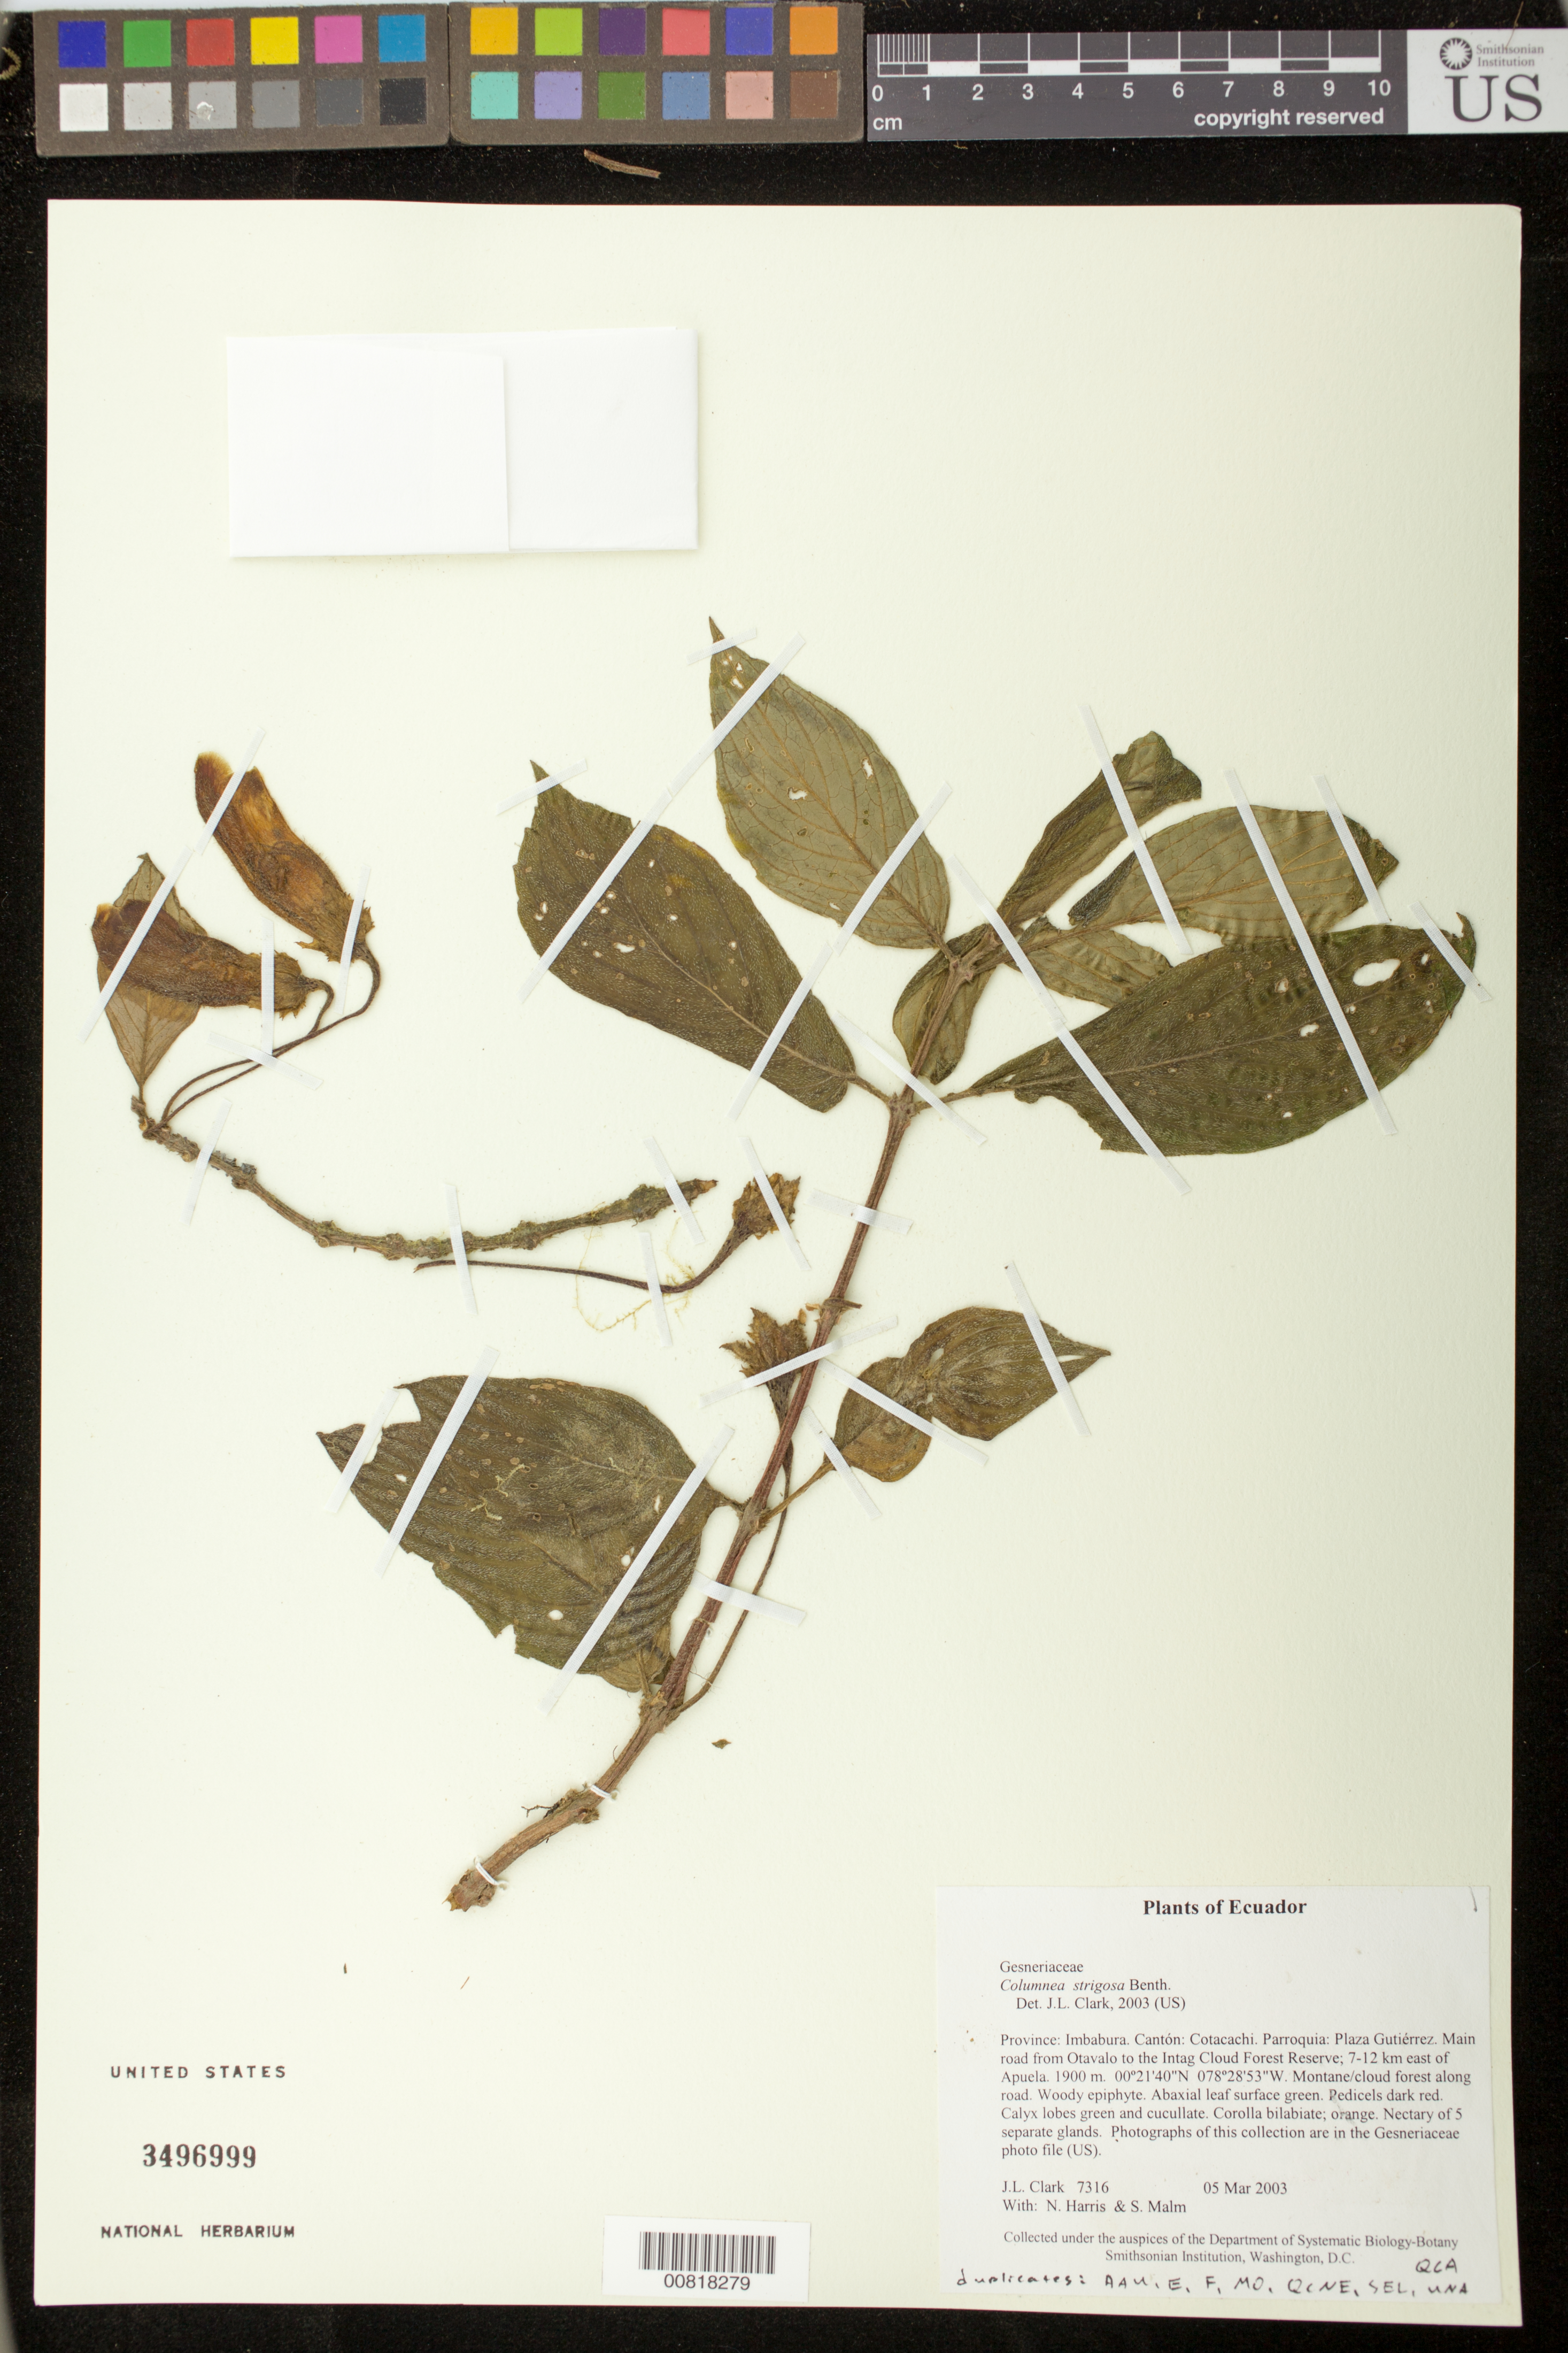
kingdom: Plantae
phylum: Tracheophyta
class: Magnoliopsida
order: Lamiales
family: Gesneriaceae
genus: Columnea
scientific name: Columnea strigosa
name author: Benth.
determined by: Clark, J. L., (SEL), The Marie Selby Botanical Garden (UNITED STATES)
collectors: J. L. Clark, N. Harris & S. Malm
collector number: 7316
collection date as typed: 05 Mar 2003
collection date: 2003-03-05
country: Ecuador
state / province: Imbabura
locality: Cotacachi. Parroquia: Plaza Gutiérrez. Main road from Otavalo to the Intag Cloud Forest Reserve; 7-12 km east of Apuela.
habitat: Montane/cloud forest along road.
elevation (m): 1900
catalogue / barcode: US 3496999